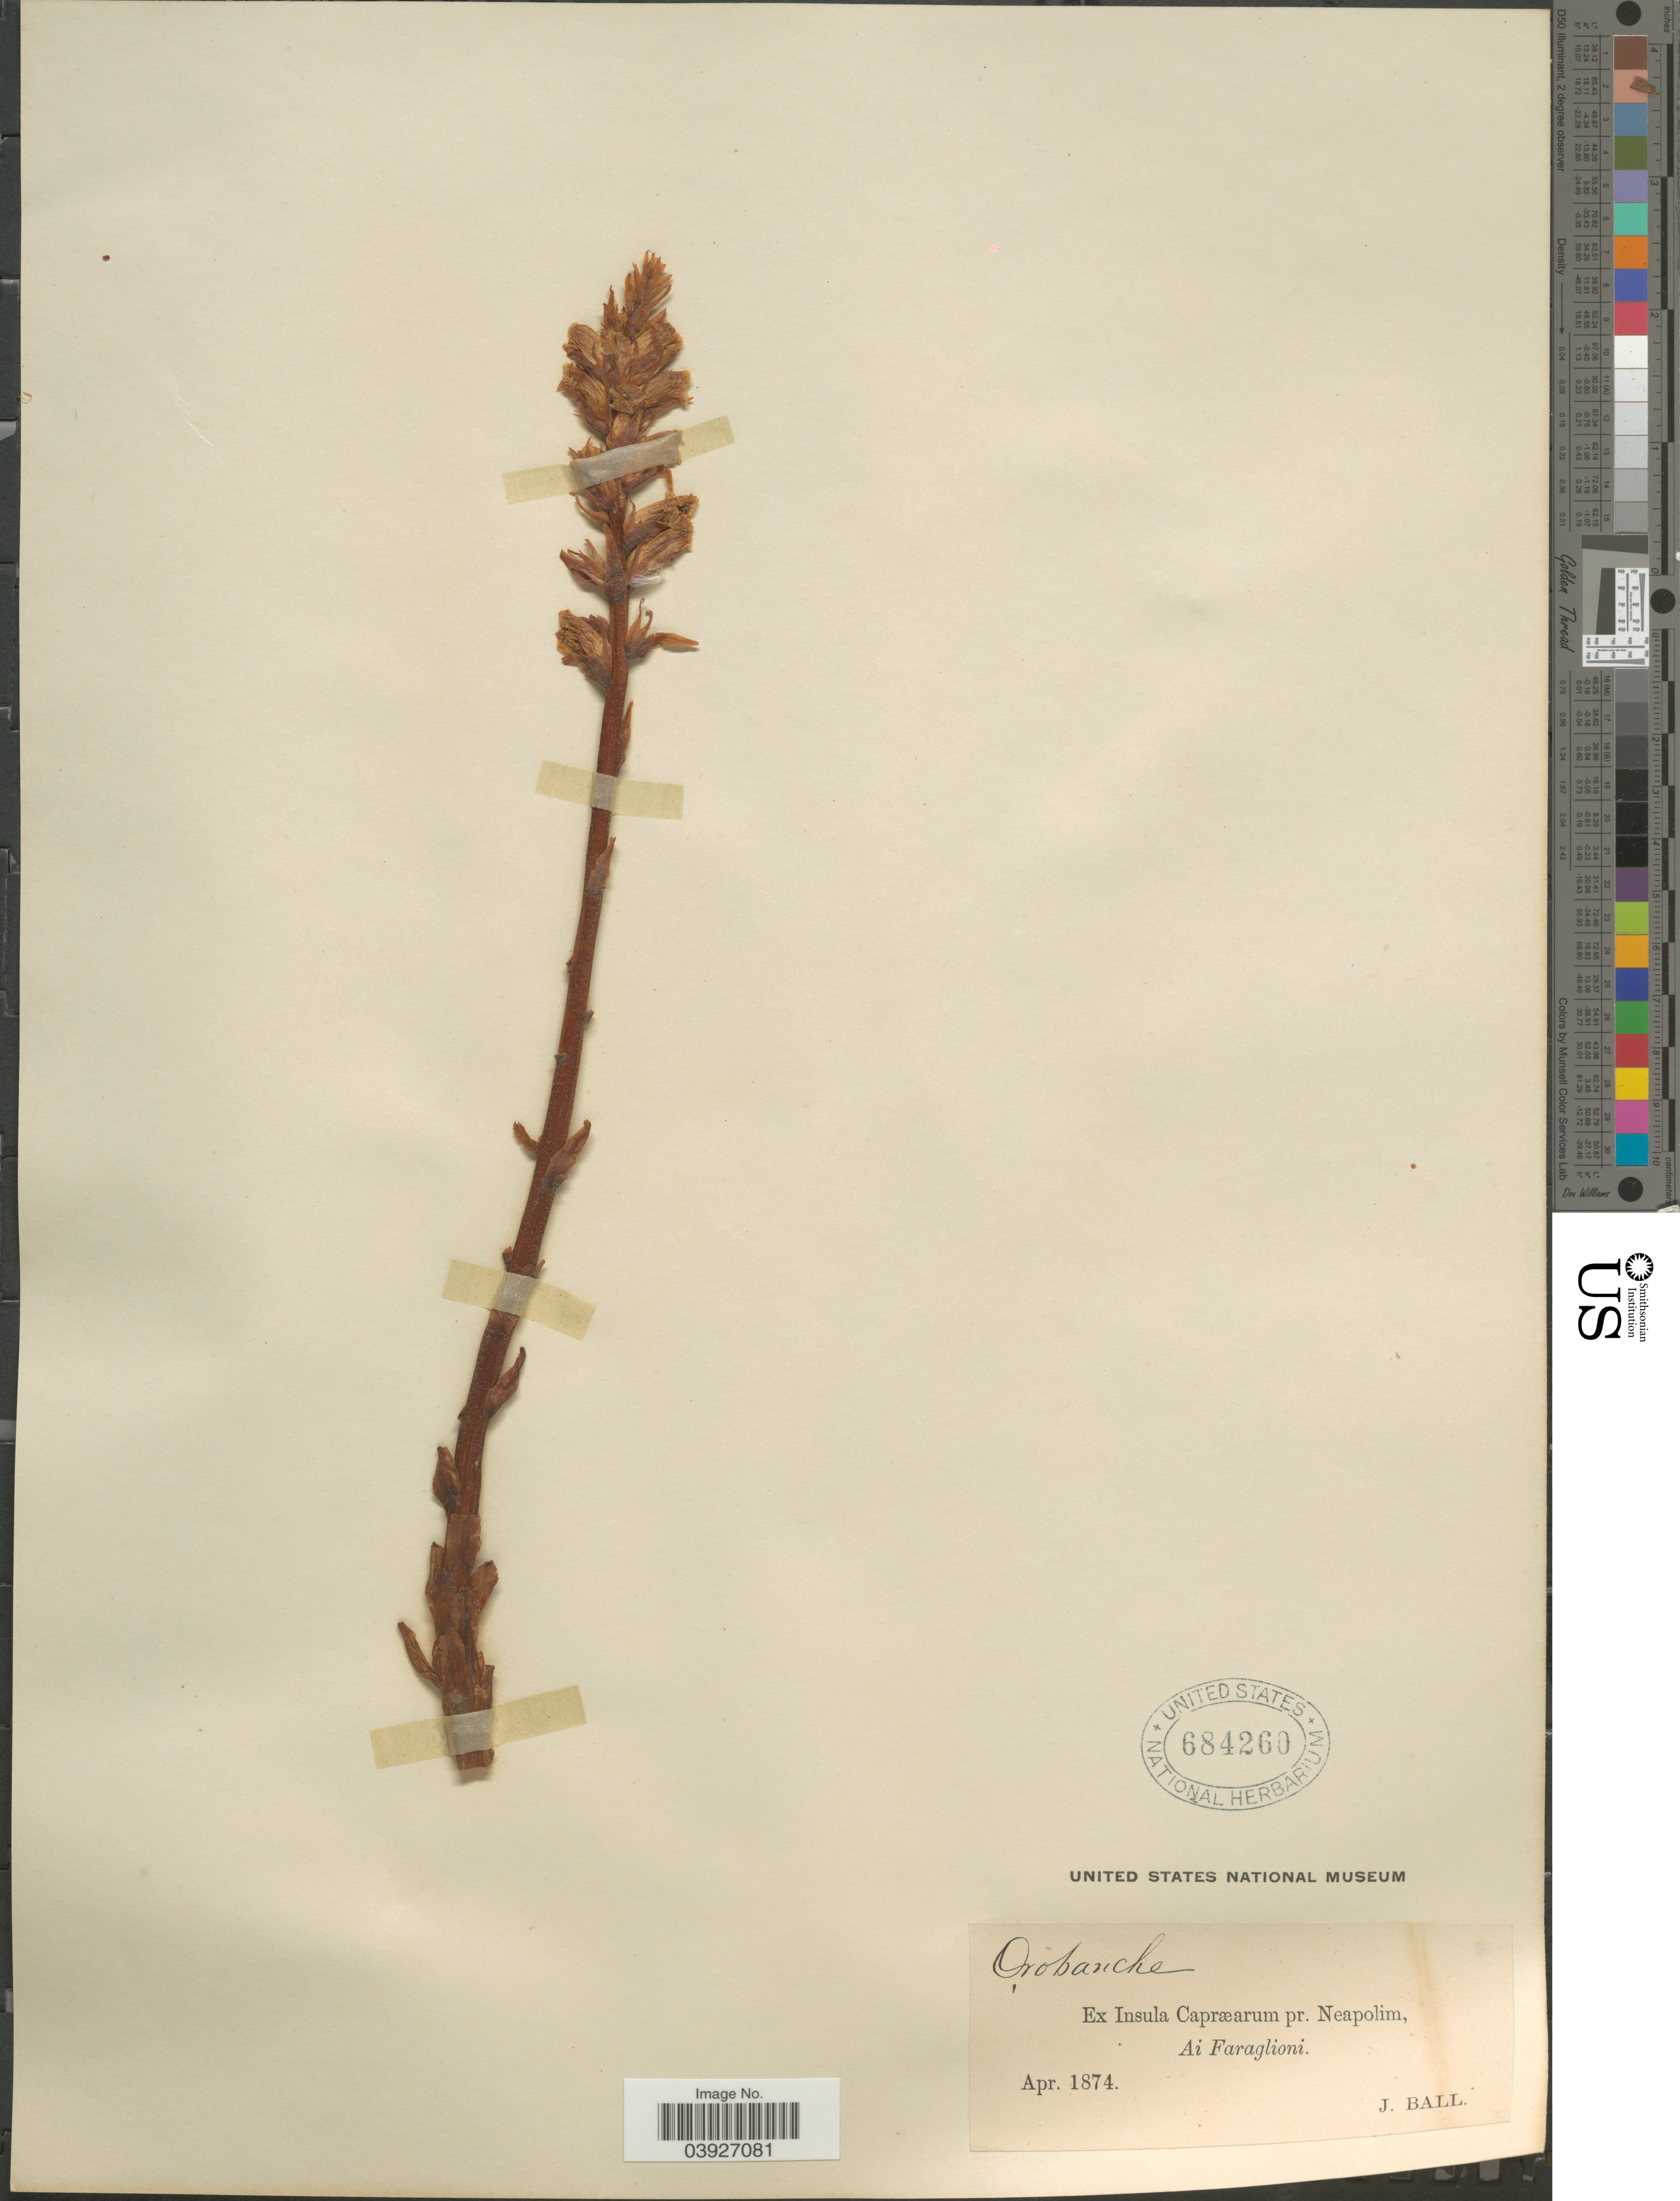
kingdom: Plantae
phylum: Tracheophyta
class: Magnoliopsida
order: Lamiales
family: Orobanchaceae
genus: Epifagus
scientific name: Epifagus sp.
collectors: J. Ball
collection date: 1874-04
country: Italy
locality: Ex Insula Capræarum pr. Neapolim, Ai Faraglioni.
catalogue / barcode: US 684260